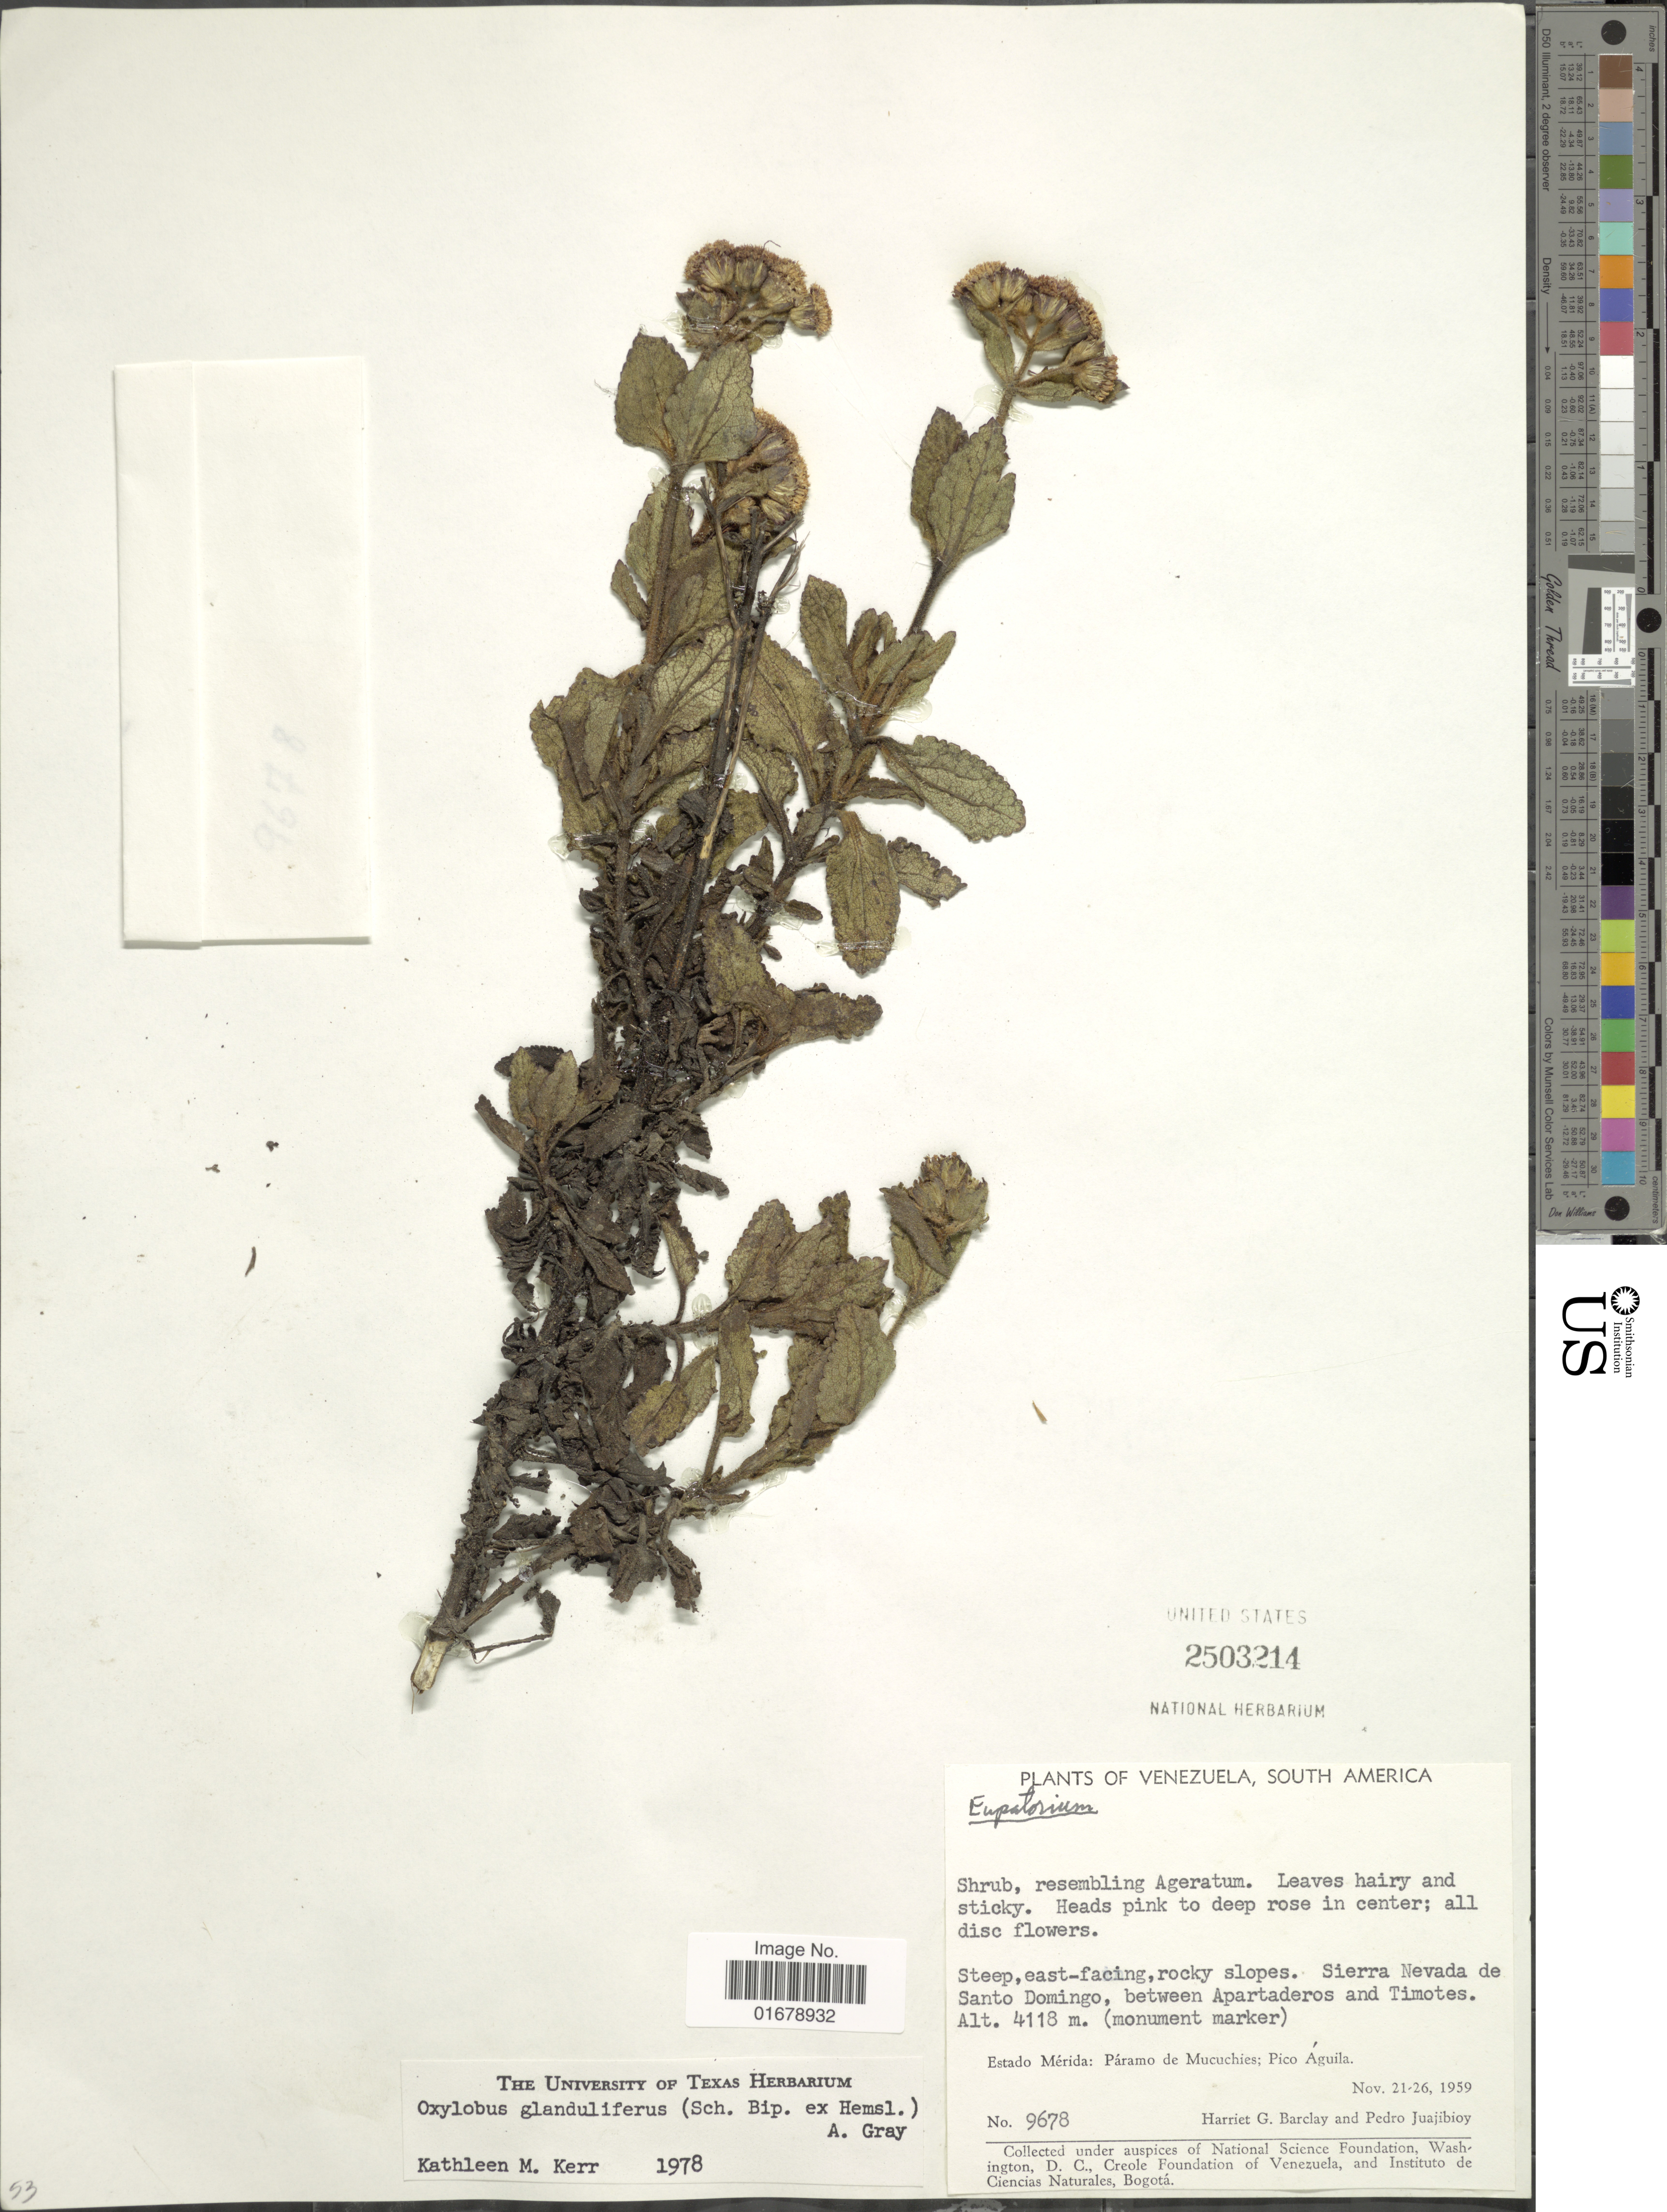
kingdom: Plantae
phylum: Tracheophyta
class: Magnoliopsida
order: Asterales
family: Asteraceae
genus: Oxylobus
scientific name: Oxylobus glanduliferus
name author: (Sch. Bip.) A. Gray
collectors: H. G. Barclay & P. Juajibioy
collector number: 9678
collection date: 1959-11-21/1959-11-26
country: Venezuela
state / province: Mérida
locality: Steep, east-facing, rocky slopes. Sierra Nevada de Santo Domingo, between Apartaderos and Timotes. Estado Merida: Paramo de Muchuchies; Pico Aguila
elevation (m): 4118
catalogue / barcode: US 2503214